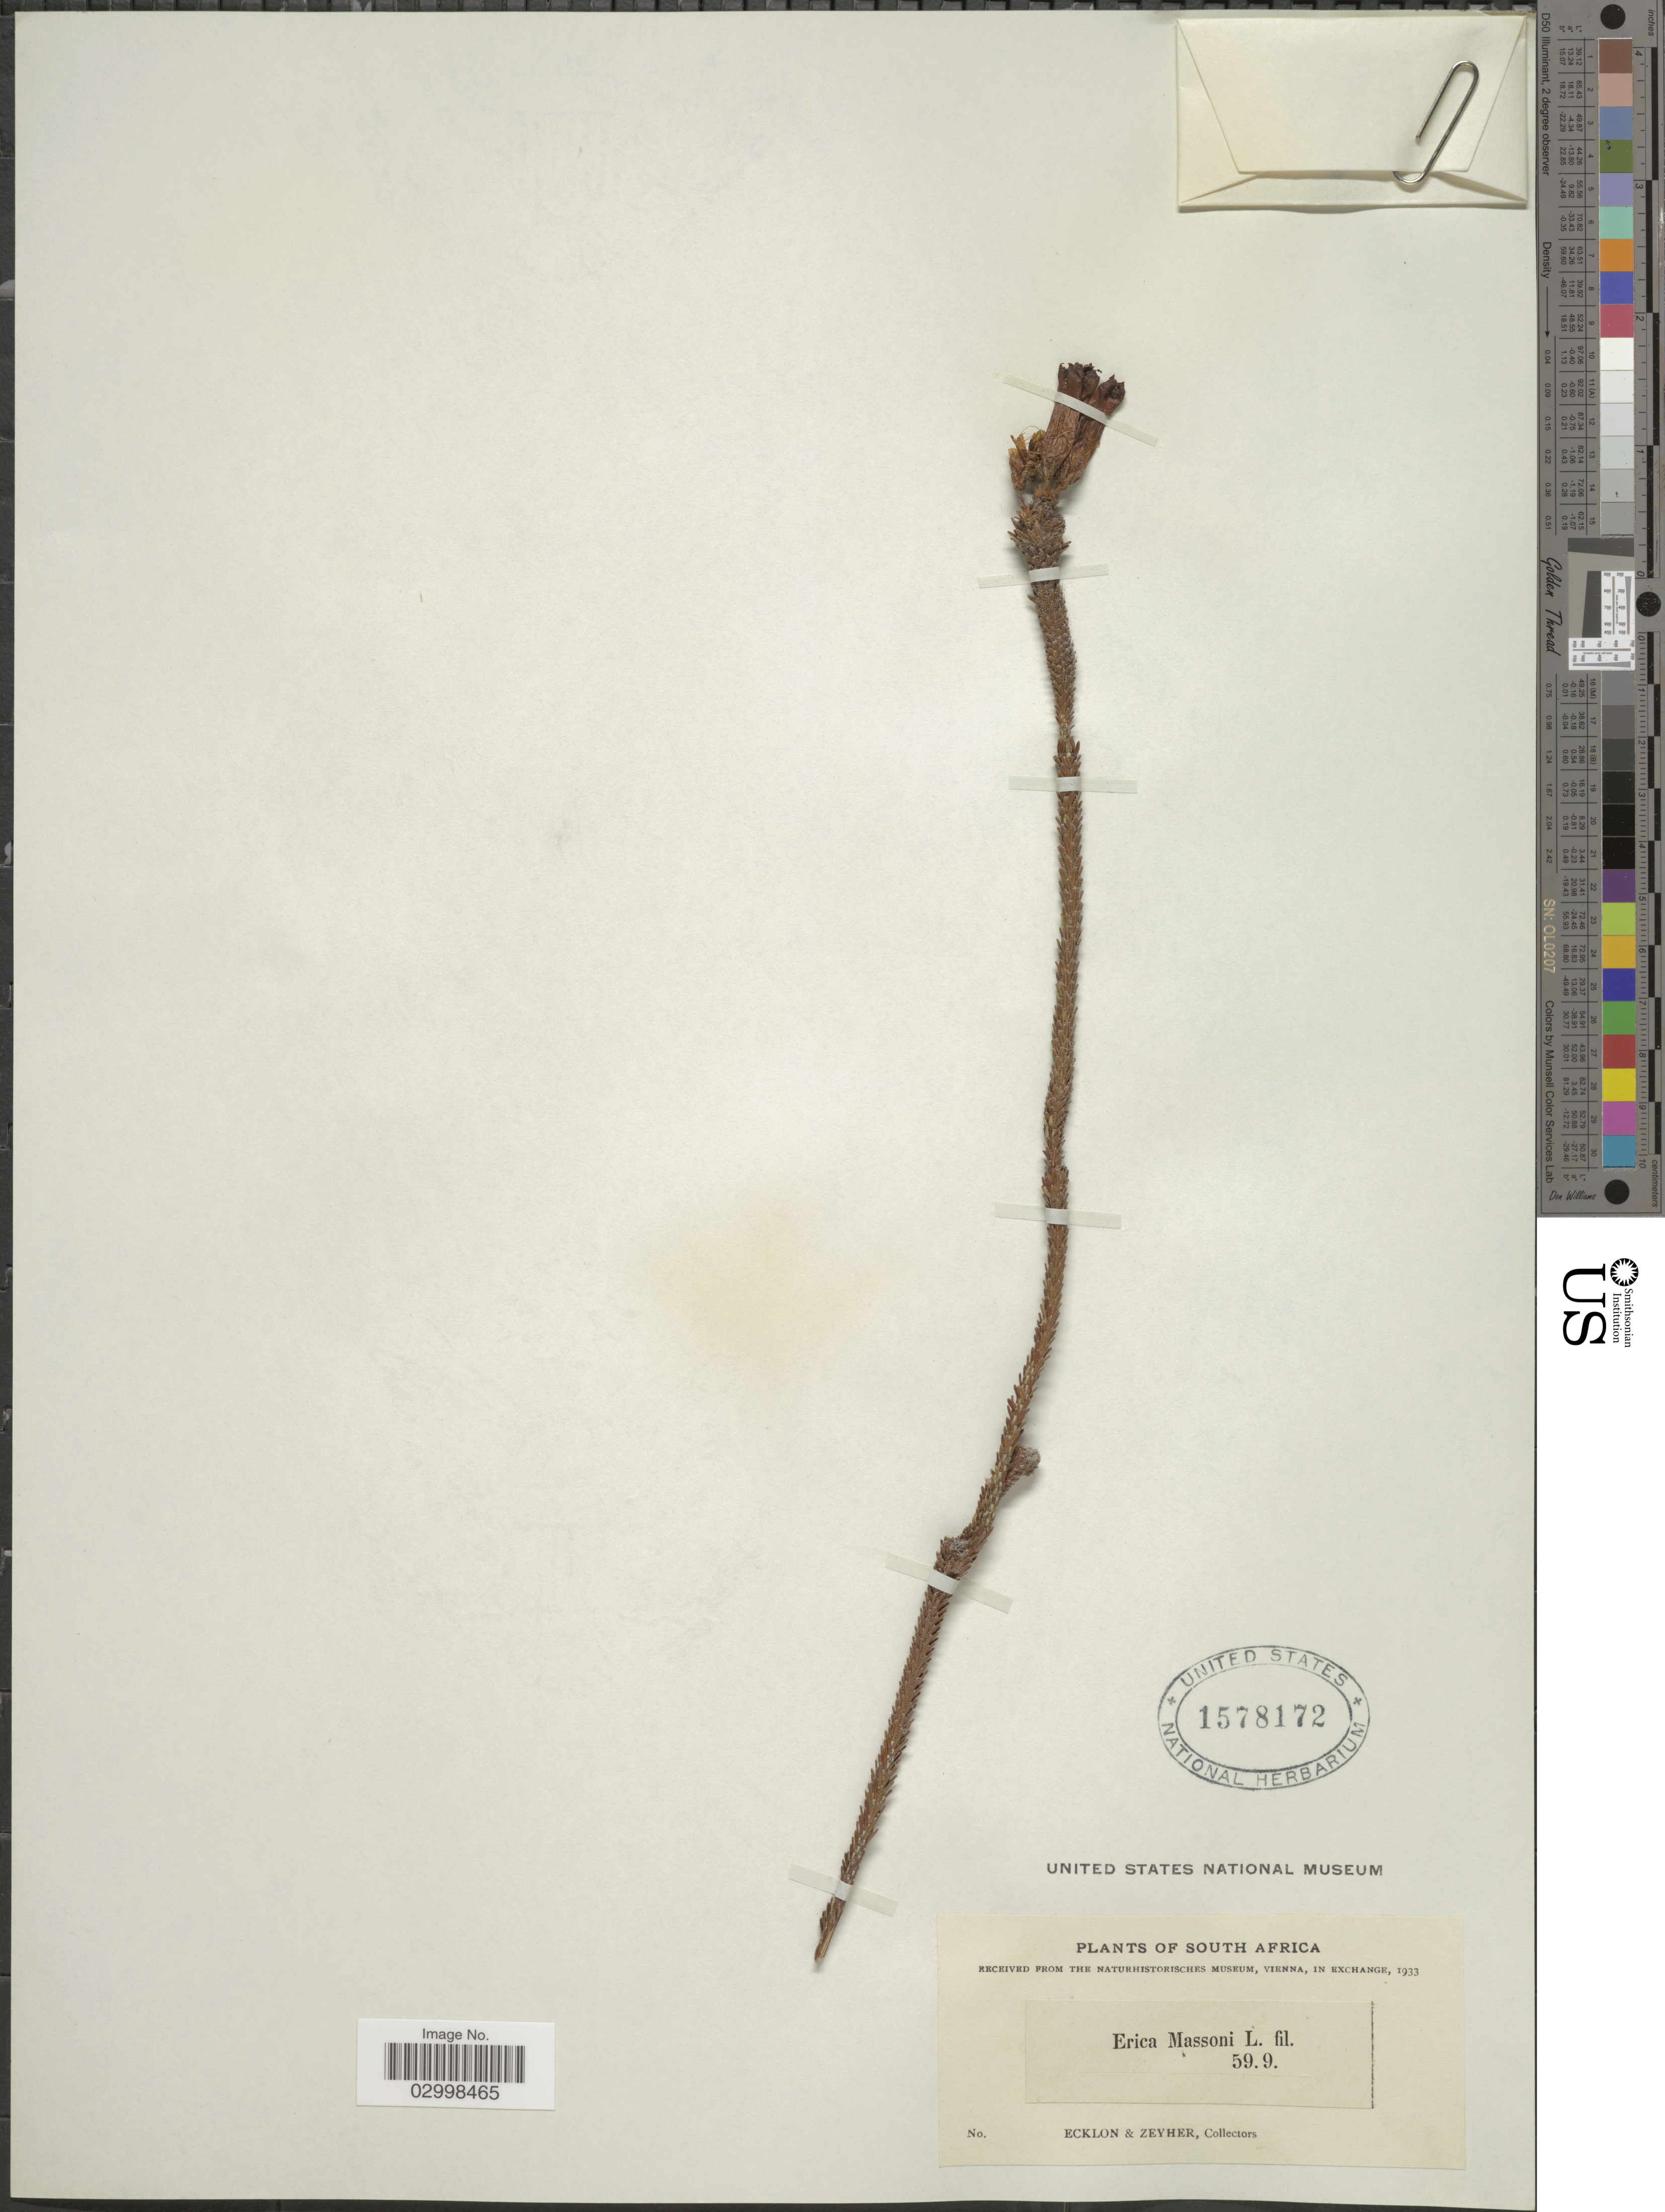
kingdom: Plantae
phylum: Tracheophyta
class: Magnoliopsida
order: Ericales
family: Ericaceae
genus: Erica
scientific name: Erica massonii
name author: L. f.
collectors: -. Ecklon & -. Zeyher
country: South Africa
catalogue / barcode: US 1578172